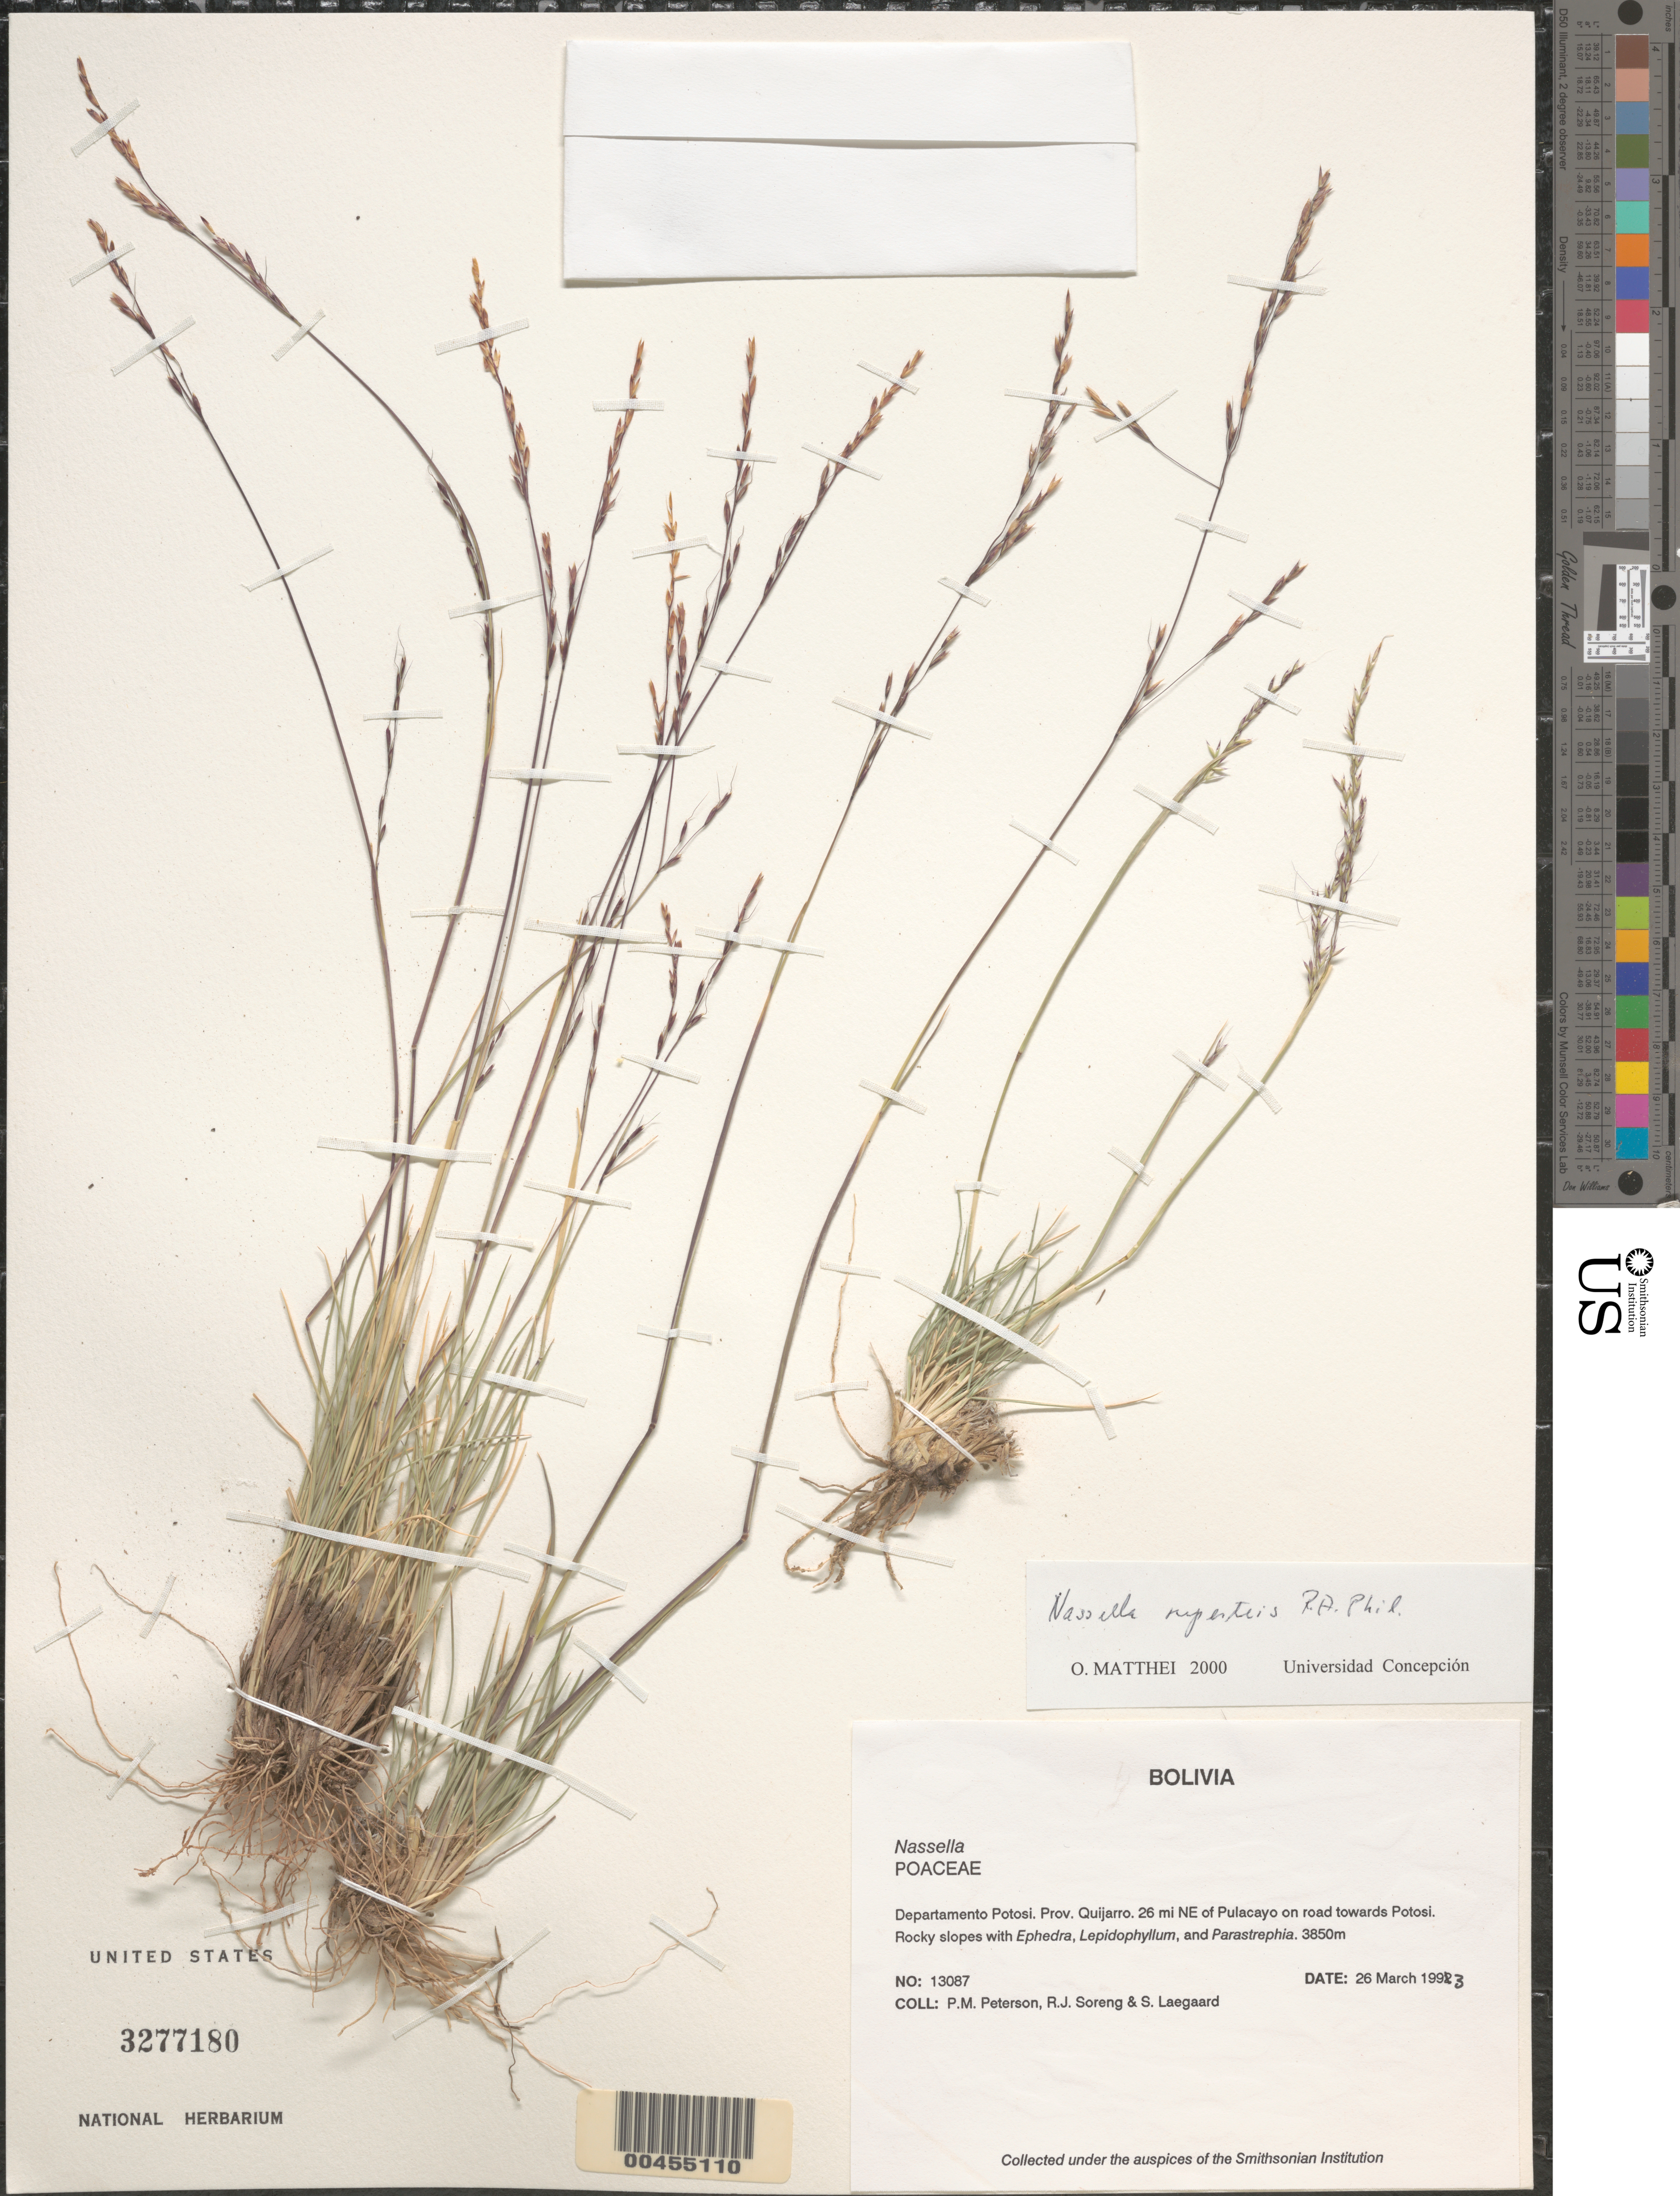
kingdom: Plantae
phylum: Tracheophyta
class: Liliopsida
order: Poales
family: Poaceae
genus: Nassella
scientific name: Nassella sp.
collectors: P. M. Peterson, R. J. Soreng & S. Lægaard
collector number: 13087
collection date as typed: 26 Mar 1992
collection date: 1992-03-26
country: Bolivia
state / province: Potosí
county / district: Quijarro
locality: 26 mi NE of Pulacayo on road towards Potosi.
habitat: Rocky slopes with Ephedra, Lepidophyllum, and Parastrephia.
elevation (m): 3850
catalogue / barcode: US 3277180